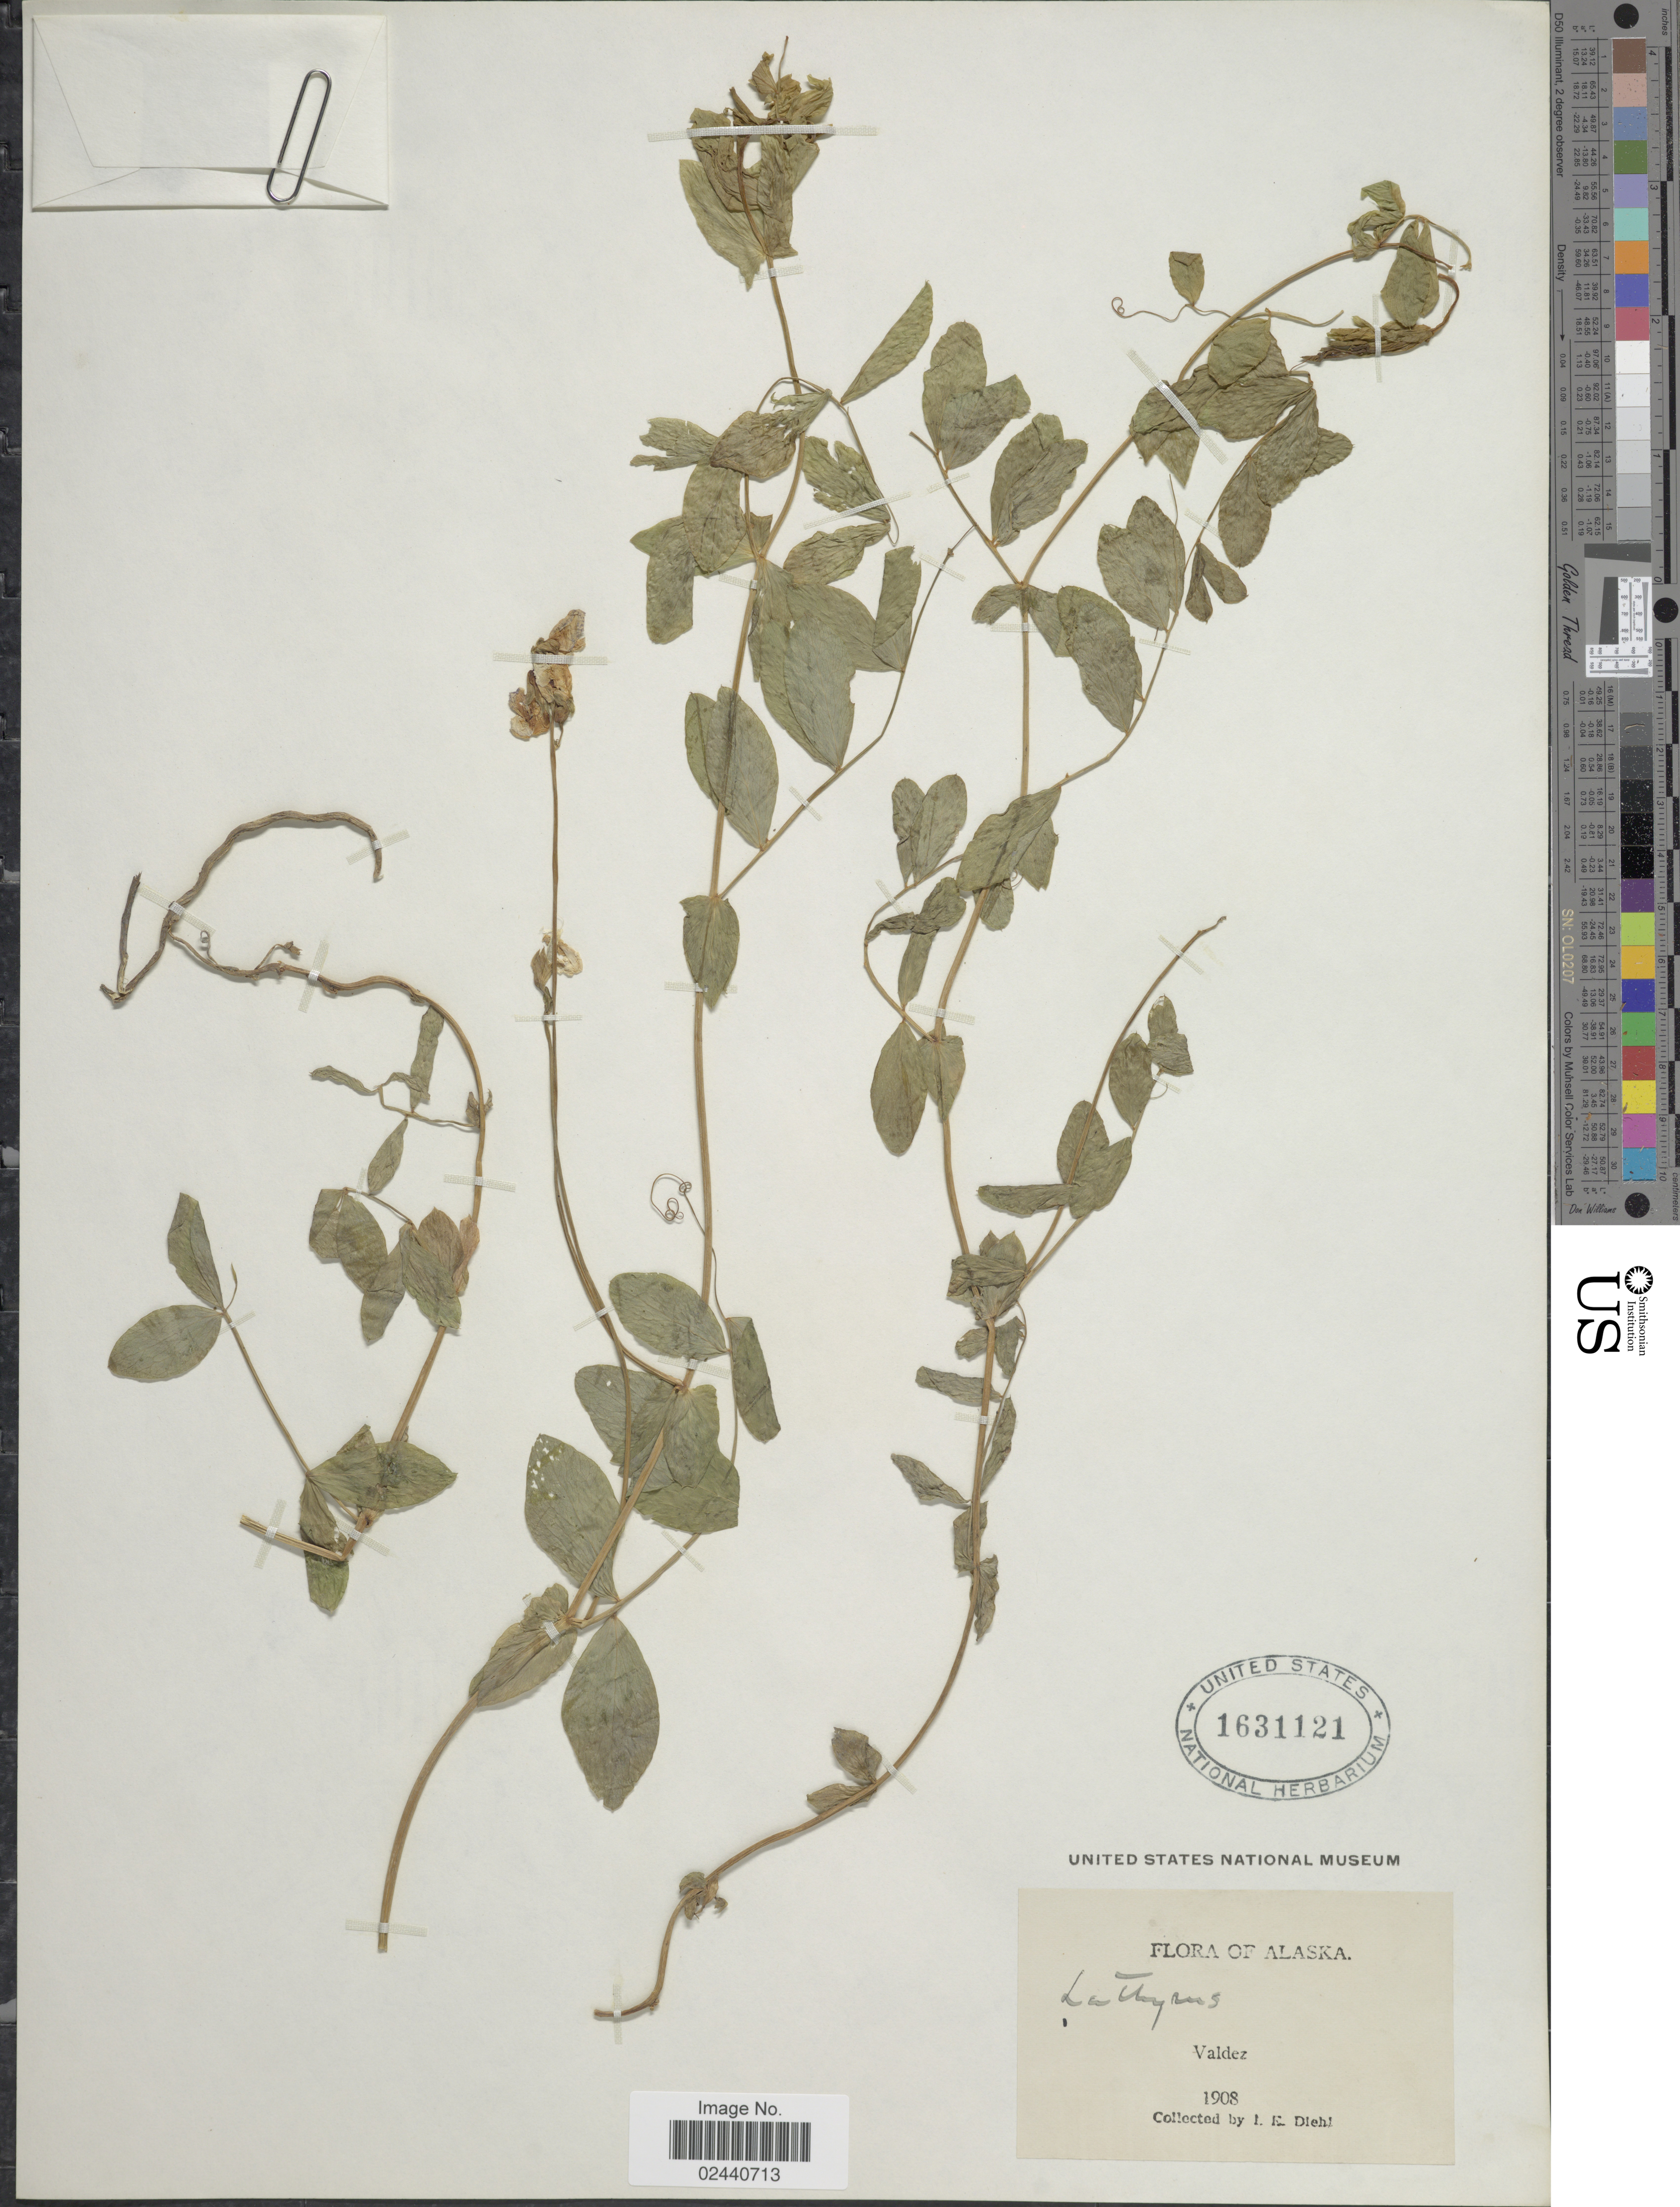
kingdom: Plantae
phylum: Tracheophyta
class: Magnoliopsida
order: Fabales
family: Fabaceae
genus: Lathyrus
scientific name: Lathyrus japonicus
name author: Willd.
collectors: I. Diehl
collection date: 1908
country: United States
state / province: Alaska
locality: Valdez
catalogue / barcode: US 1631121